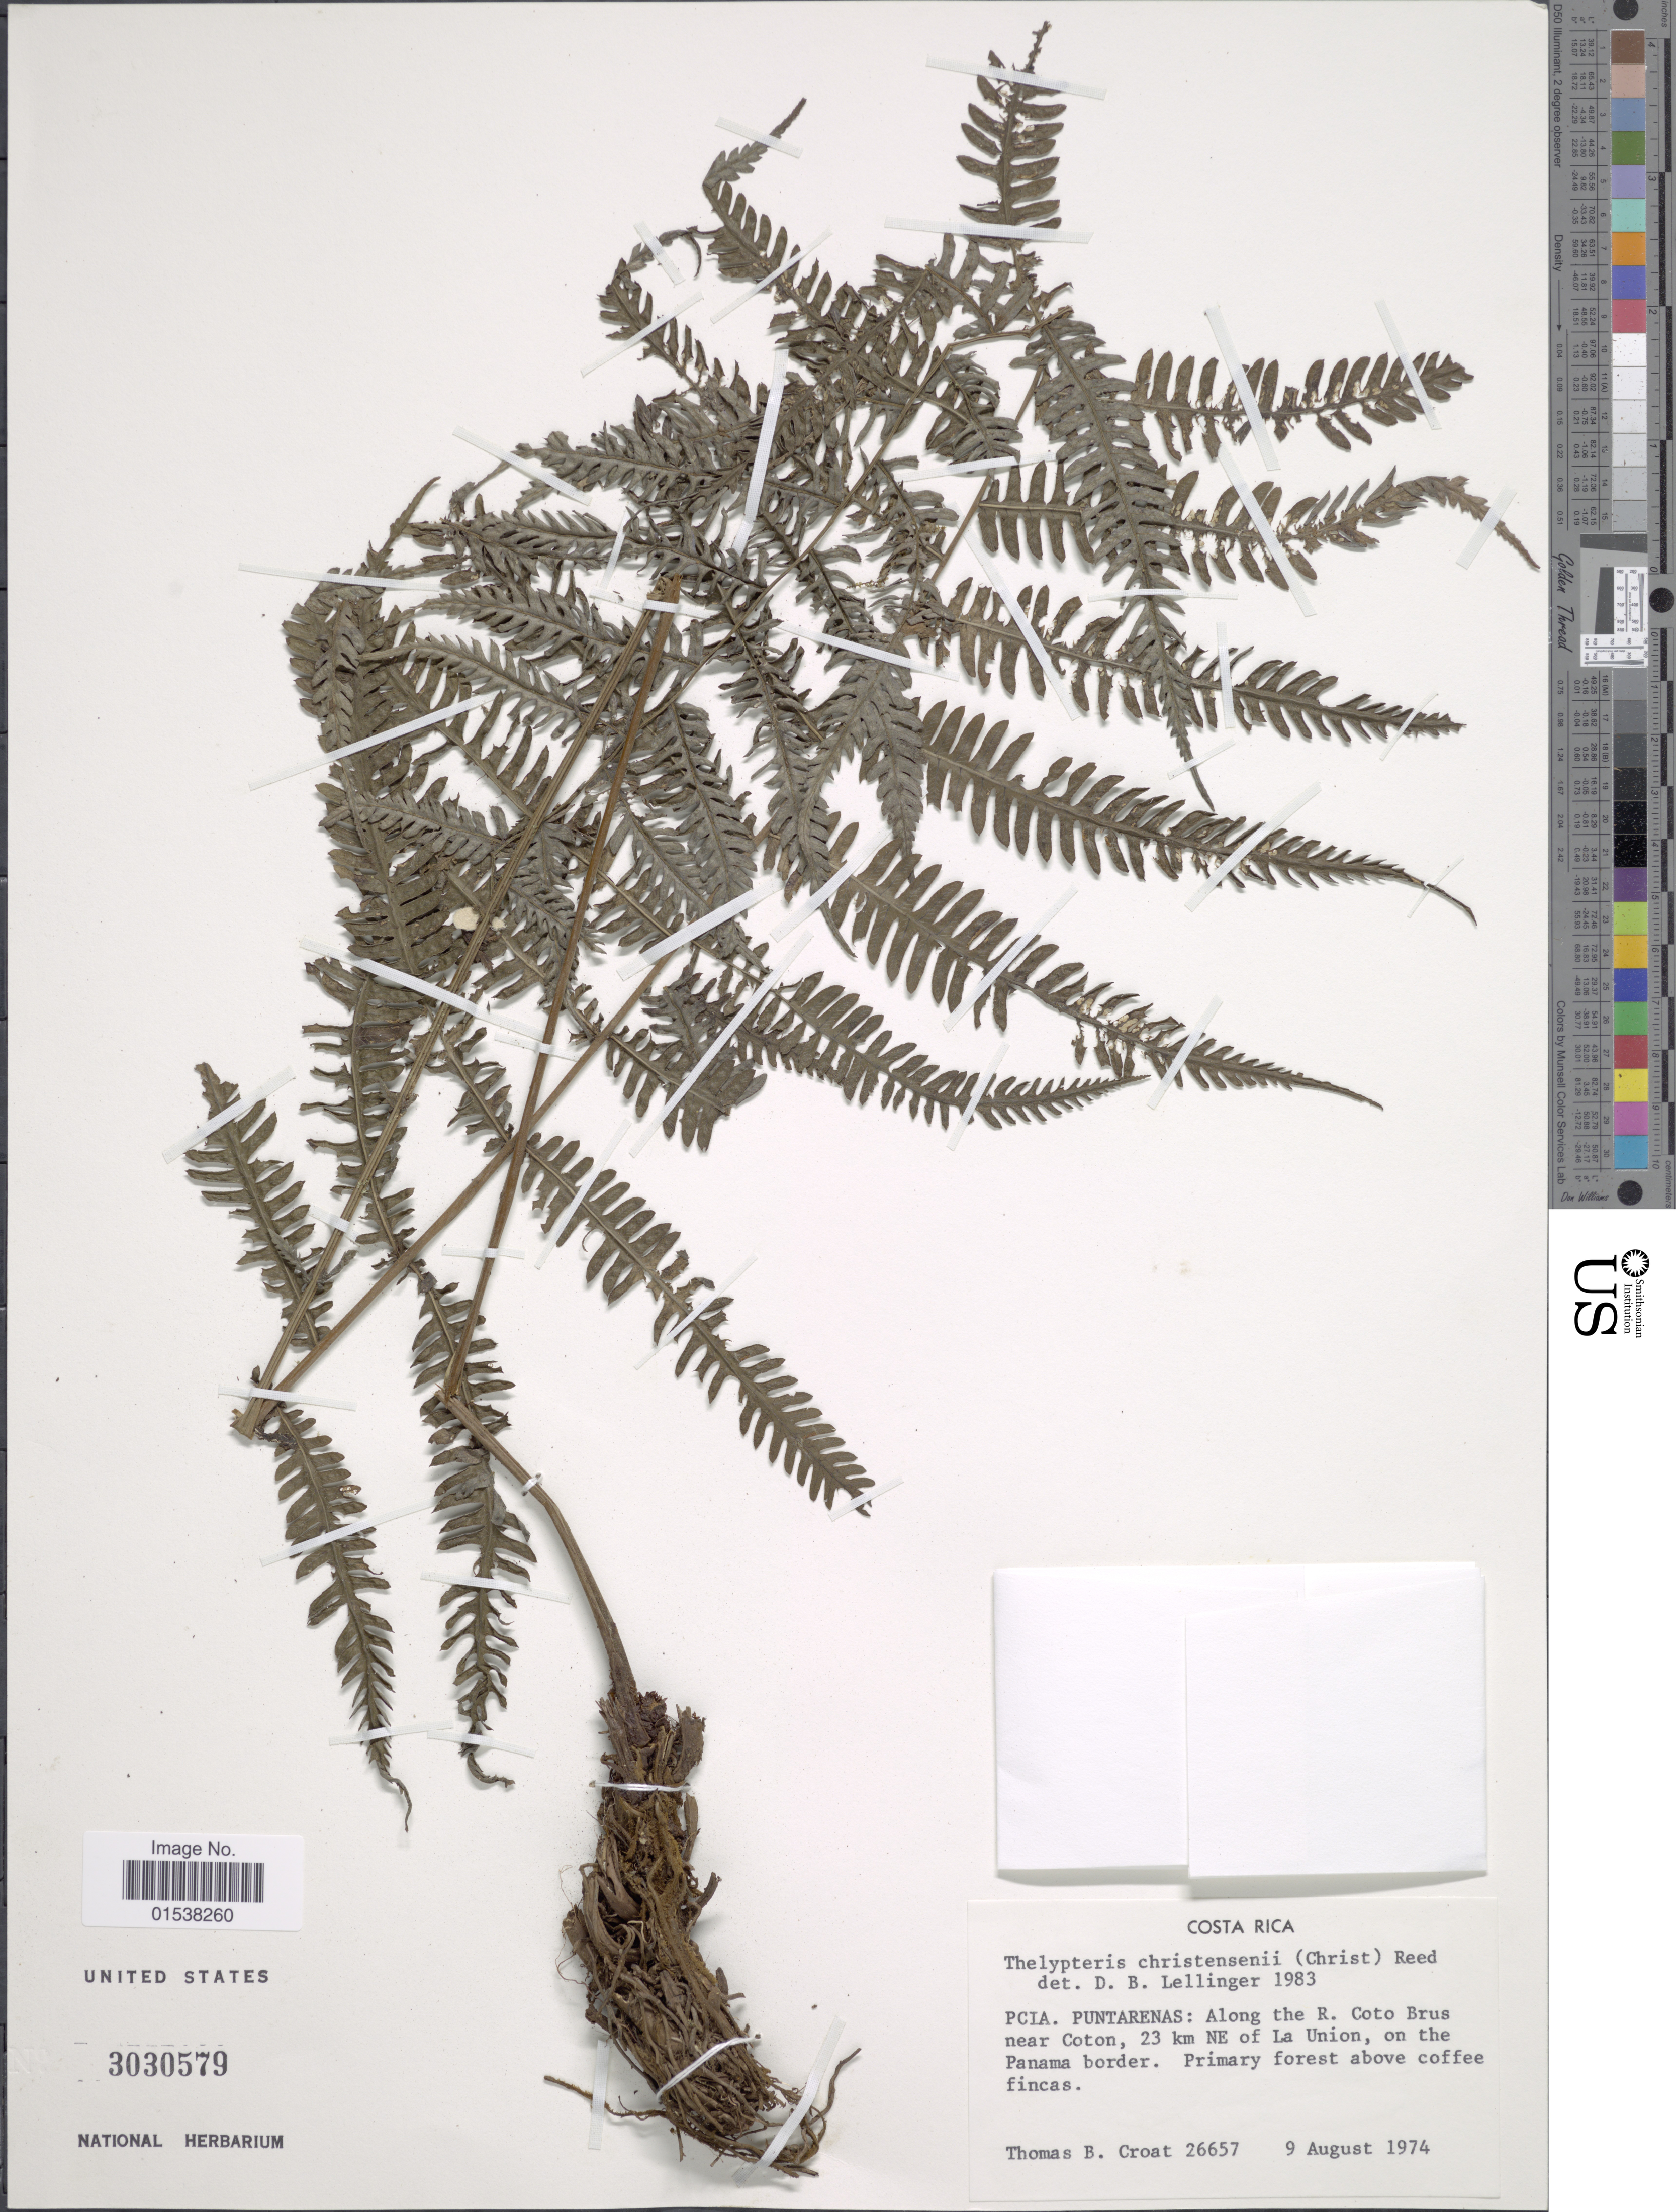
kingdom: Plantae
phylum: Tracheophyta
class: Polypodiopsida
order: Polypodiales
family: Thelypteridaceae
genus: Amauropelta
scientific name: Amauropelta christensenii (Christ) comb. nov., ined. 2015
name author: (Christ)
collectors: T. B. Croat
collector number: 26657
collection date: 1974-08-09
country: Costa Rica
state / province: Puntarenas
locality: PCIA. Puntarenas: along the R. Coto Brus near Coton, 23 km NE of La Union, on the Panama border, primary forest above coffee fincas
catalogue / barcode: US 3030579